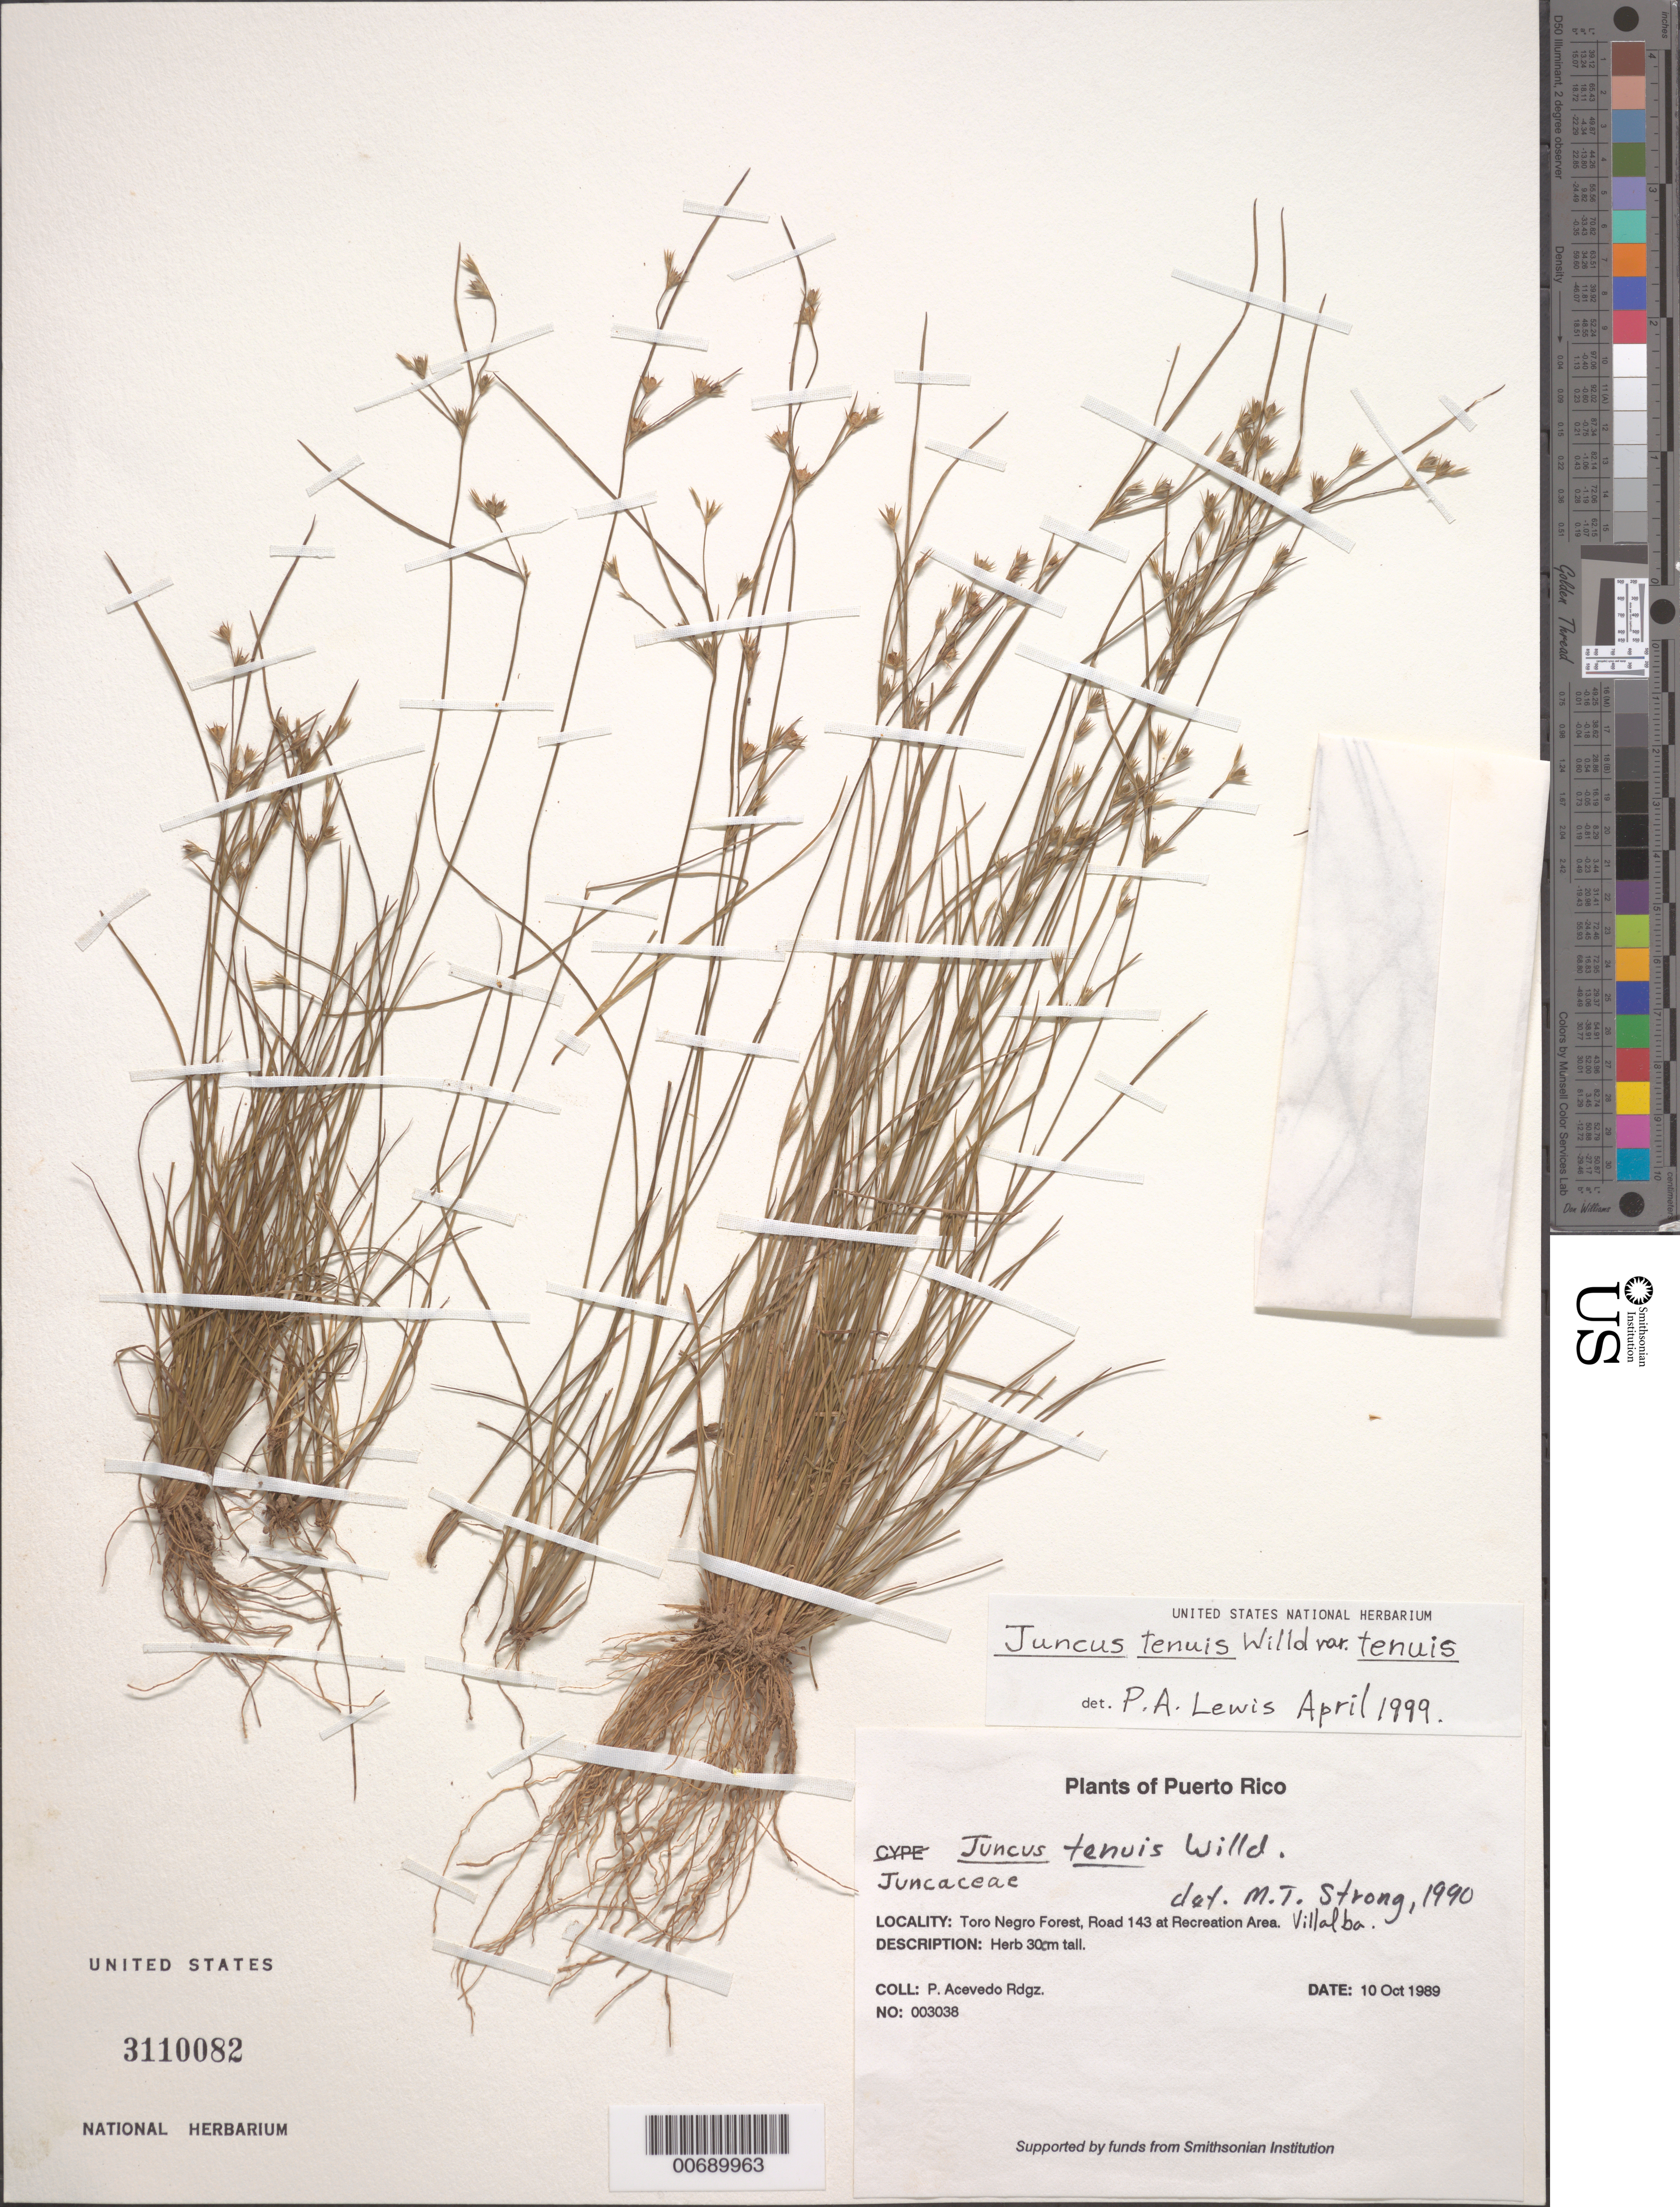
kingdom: Plantae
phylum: Tracheophyta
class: Liliopsida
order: Poales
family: Juncaceae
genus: Juncus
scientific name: Juncus tenuis var. tenuis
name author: Willd.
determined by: Strong, M. T., (US), Smithsonian Institution - National Museum of Natural History (UNITED STATES)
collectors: P. Acevedo-Rodr.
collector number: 3038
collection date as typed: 10 Oct 1989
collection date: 1989-10-10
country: Puerto Rico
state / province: Jayuya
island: Puerto Rico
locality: Jayuya; Toro Negro Forest, Road 143 at Recreation Area.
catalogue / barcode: US 3110082